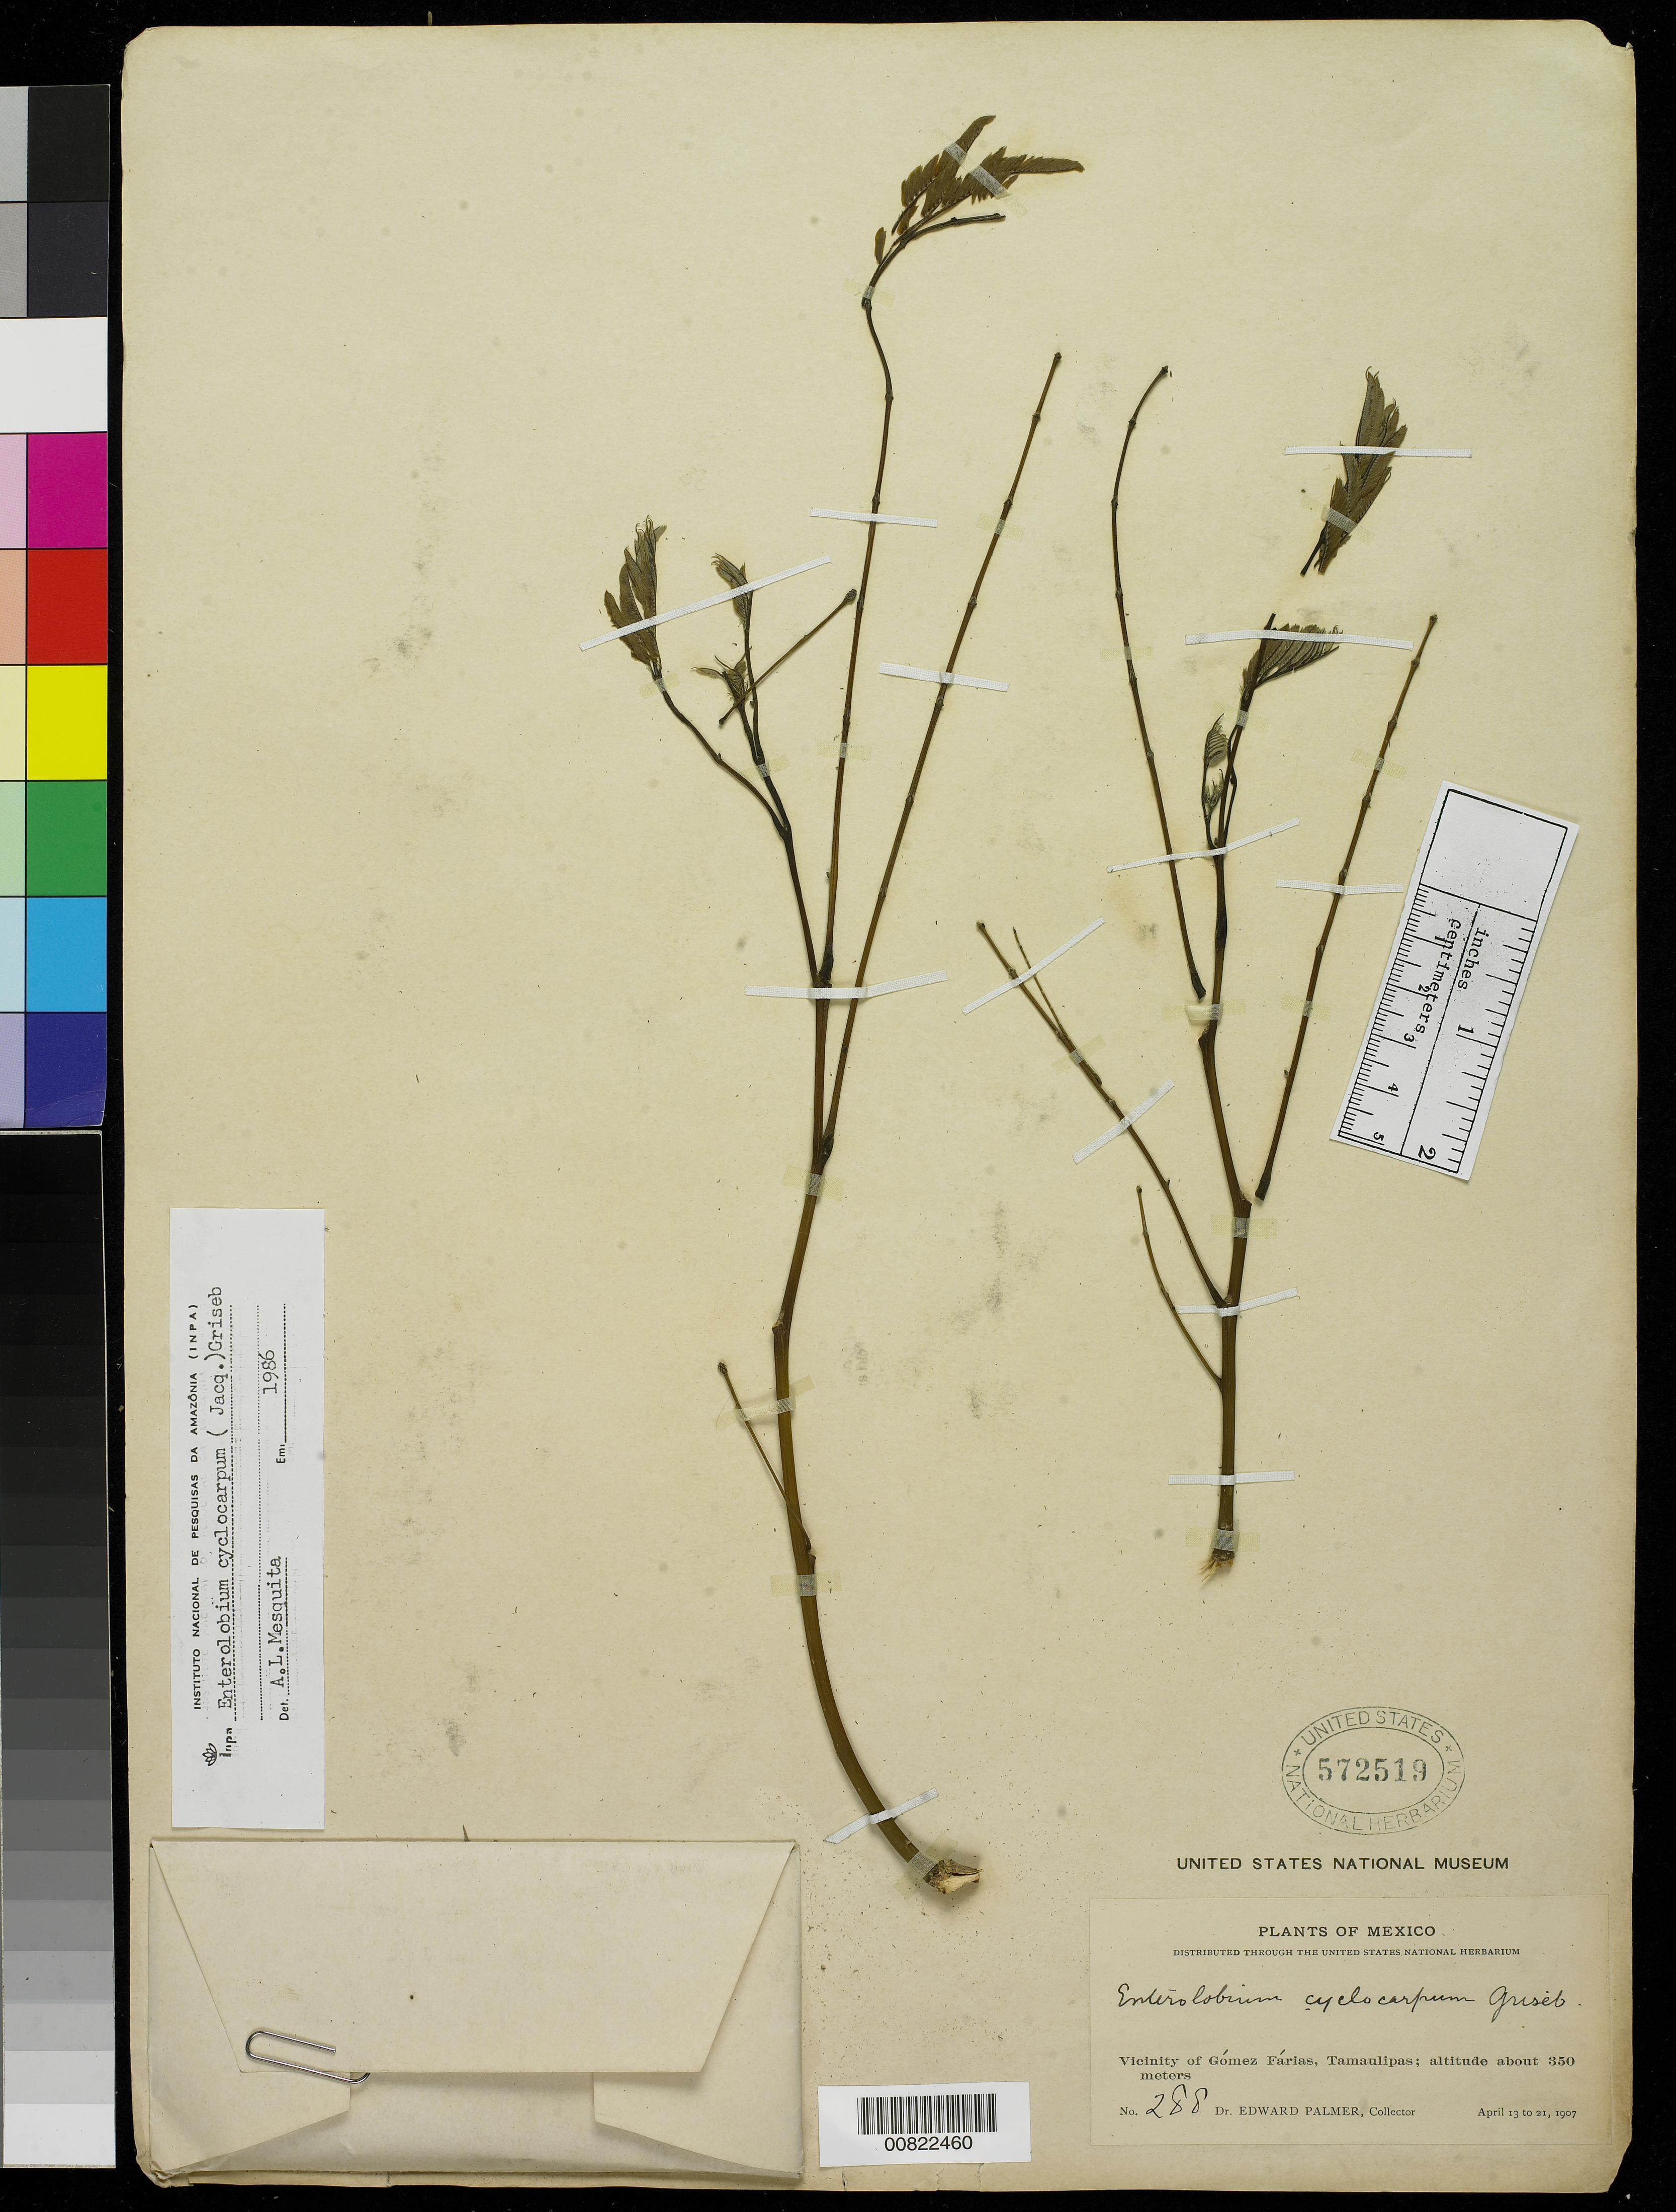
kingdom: Plantae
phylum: Tracheophyta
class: Magnoliopsida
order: Fabales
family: Fabaceae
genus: Enterolobium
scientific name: Enterolobium cyclocarpum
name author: (Jacq.) Griseb.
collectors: E. Palmer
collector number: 288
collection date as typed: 13 Apr 1907 to 21 Apr 1907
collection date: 1907-04-13/1907-04-21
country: Mexico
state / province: Tamaulipas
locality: Vicinity of Gómez Farias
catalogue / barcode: US 572519